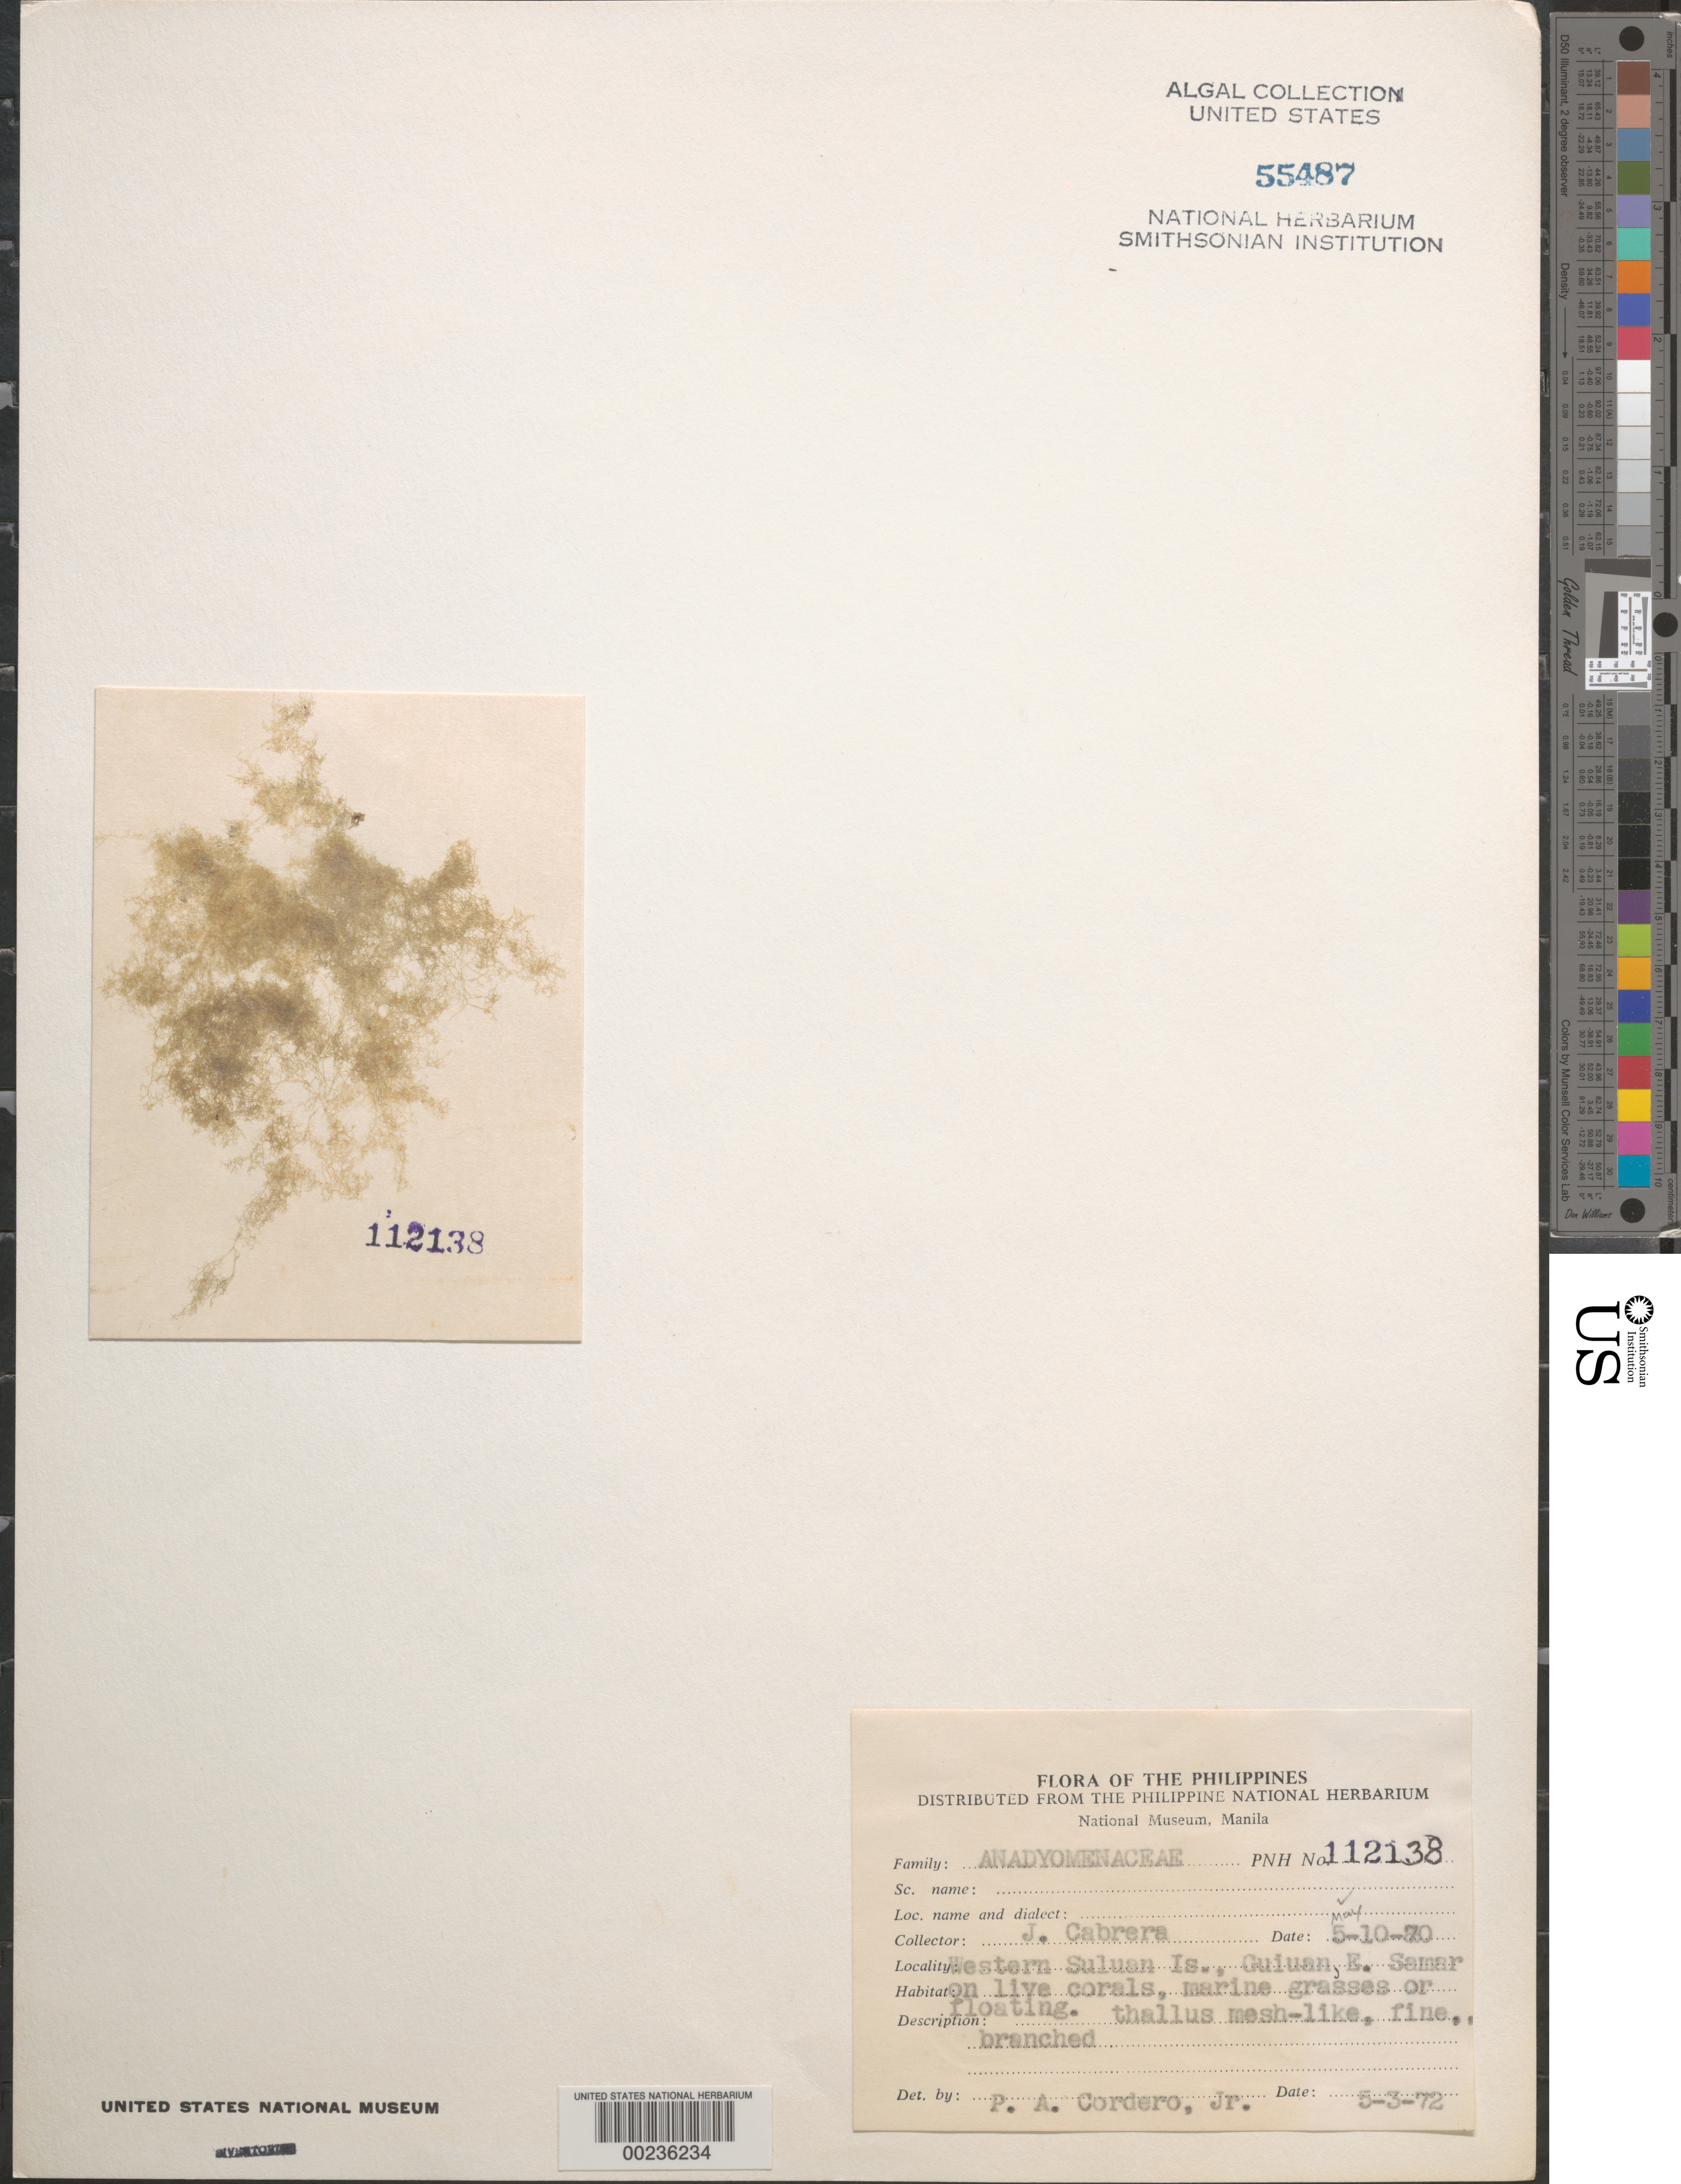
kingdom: Plantae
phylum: Chlorophyta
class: Ulvophyceae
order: Cladophorales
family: Anadyomenaceae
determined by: Cordero, P. A., Jr.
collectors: J. Cabrera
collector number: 112138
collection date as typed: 10 May 1970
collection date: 1970-05-10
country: Philippines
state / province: Eastern Visayas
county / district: Eastern Samar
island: Suluan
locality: Guiuan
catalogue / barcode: US 55487